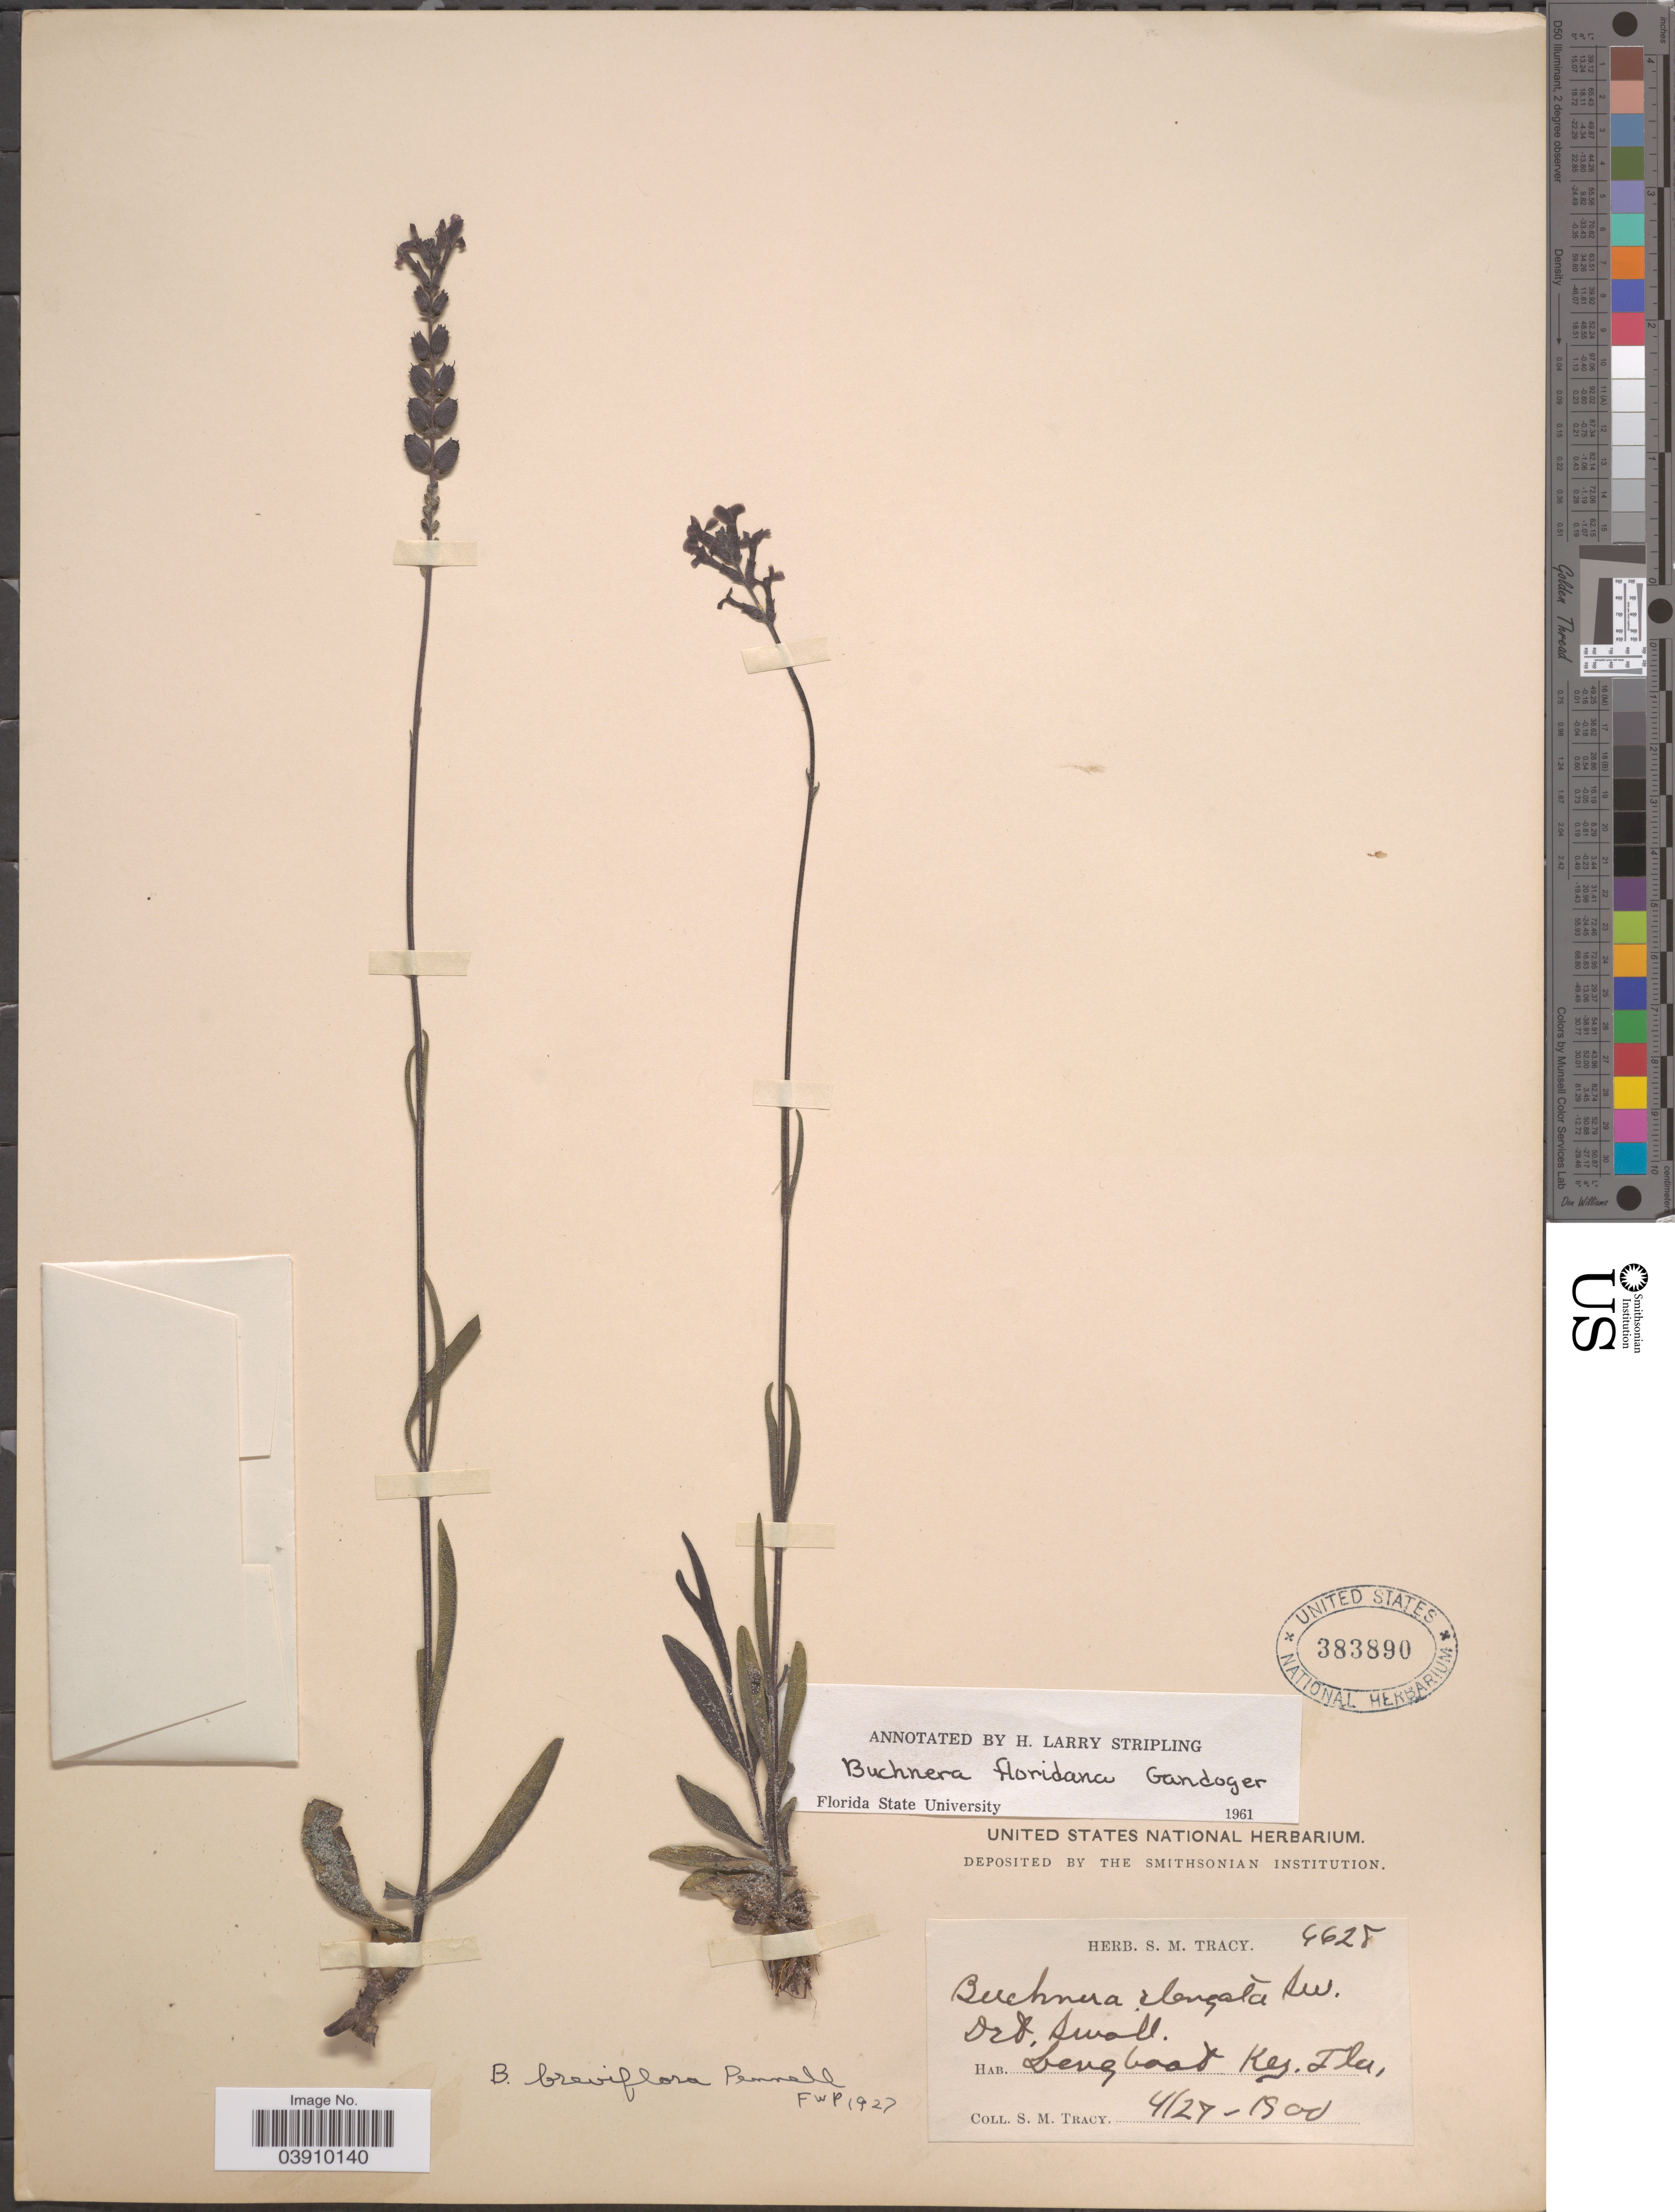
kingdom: Plantae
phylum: Tracheophyta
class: Magnoliopsida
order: Lamiales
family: Orobanchaceae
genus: Buchnera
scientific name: Buchnera floridana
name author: Gand.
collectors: S. M. Tracy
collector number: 4628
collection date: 1900-04-27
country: United States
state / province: Florida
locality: Long boat Key.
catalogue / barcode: US 383890